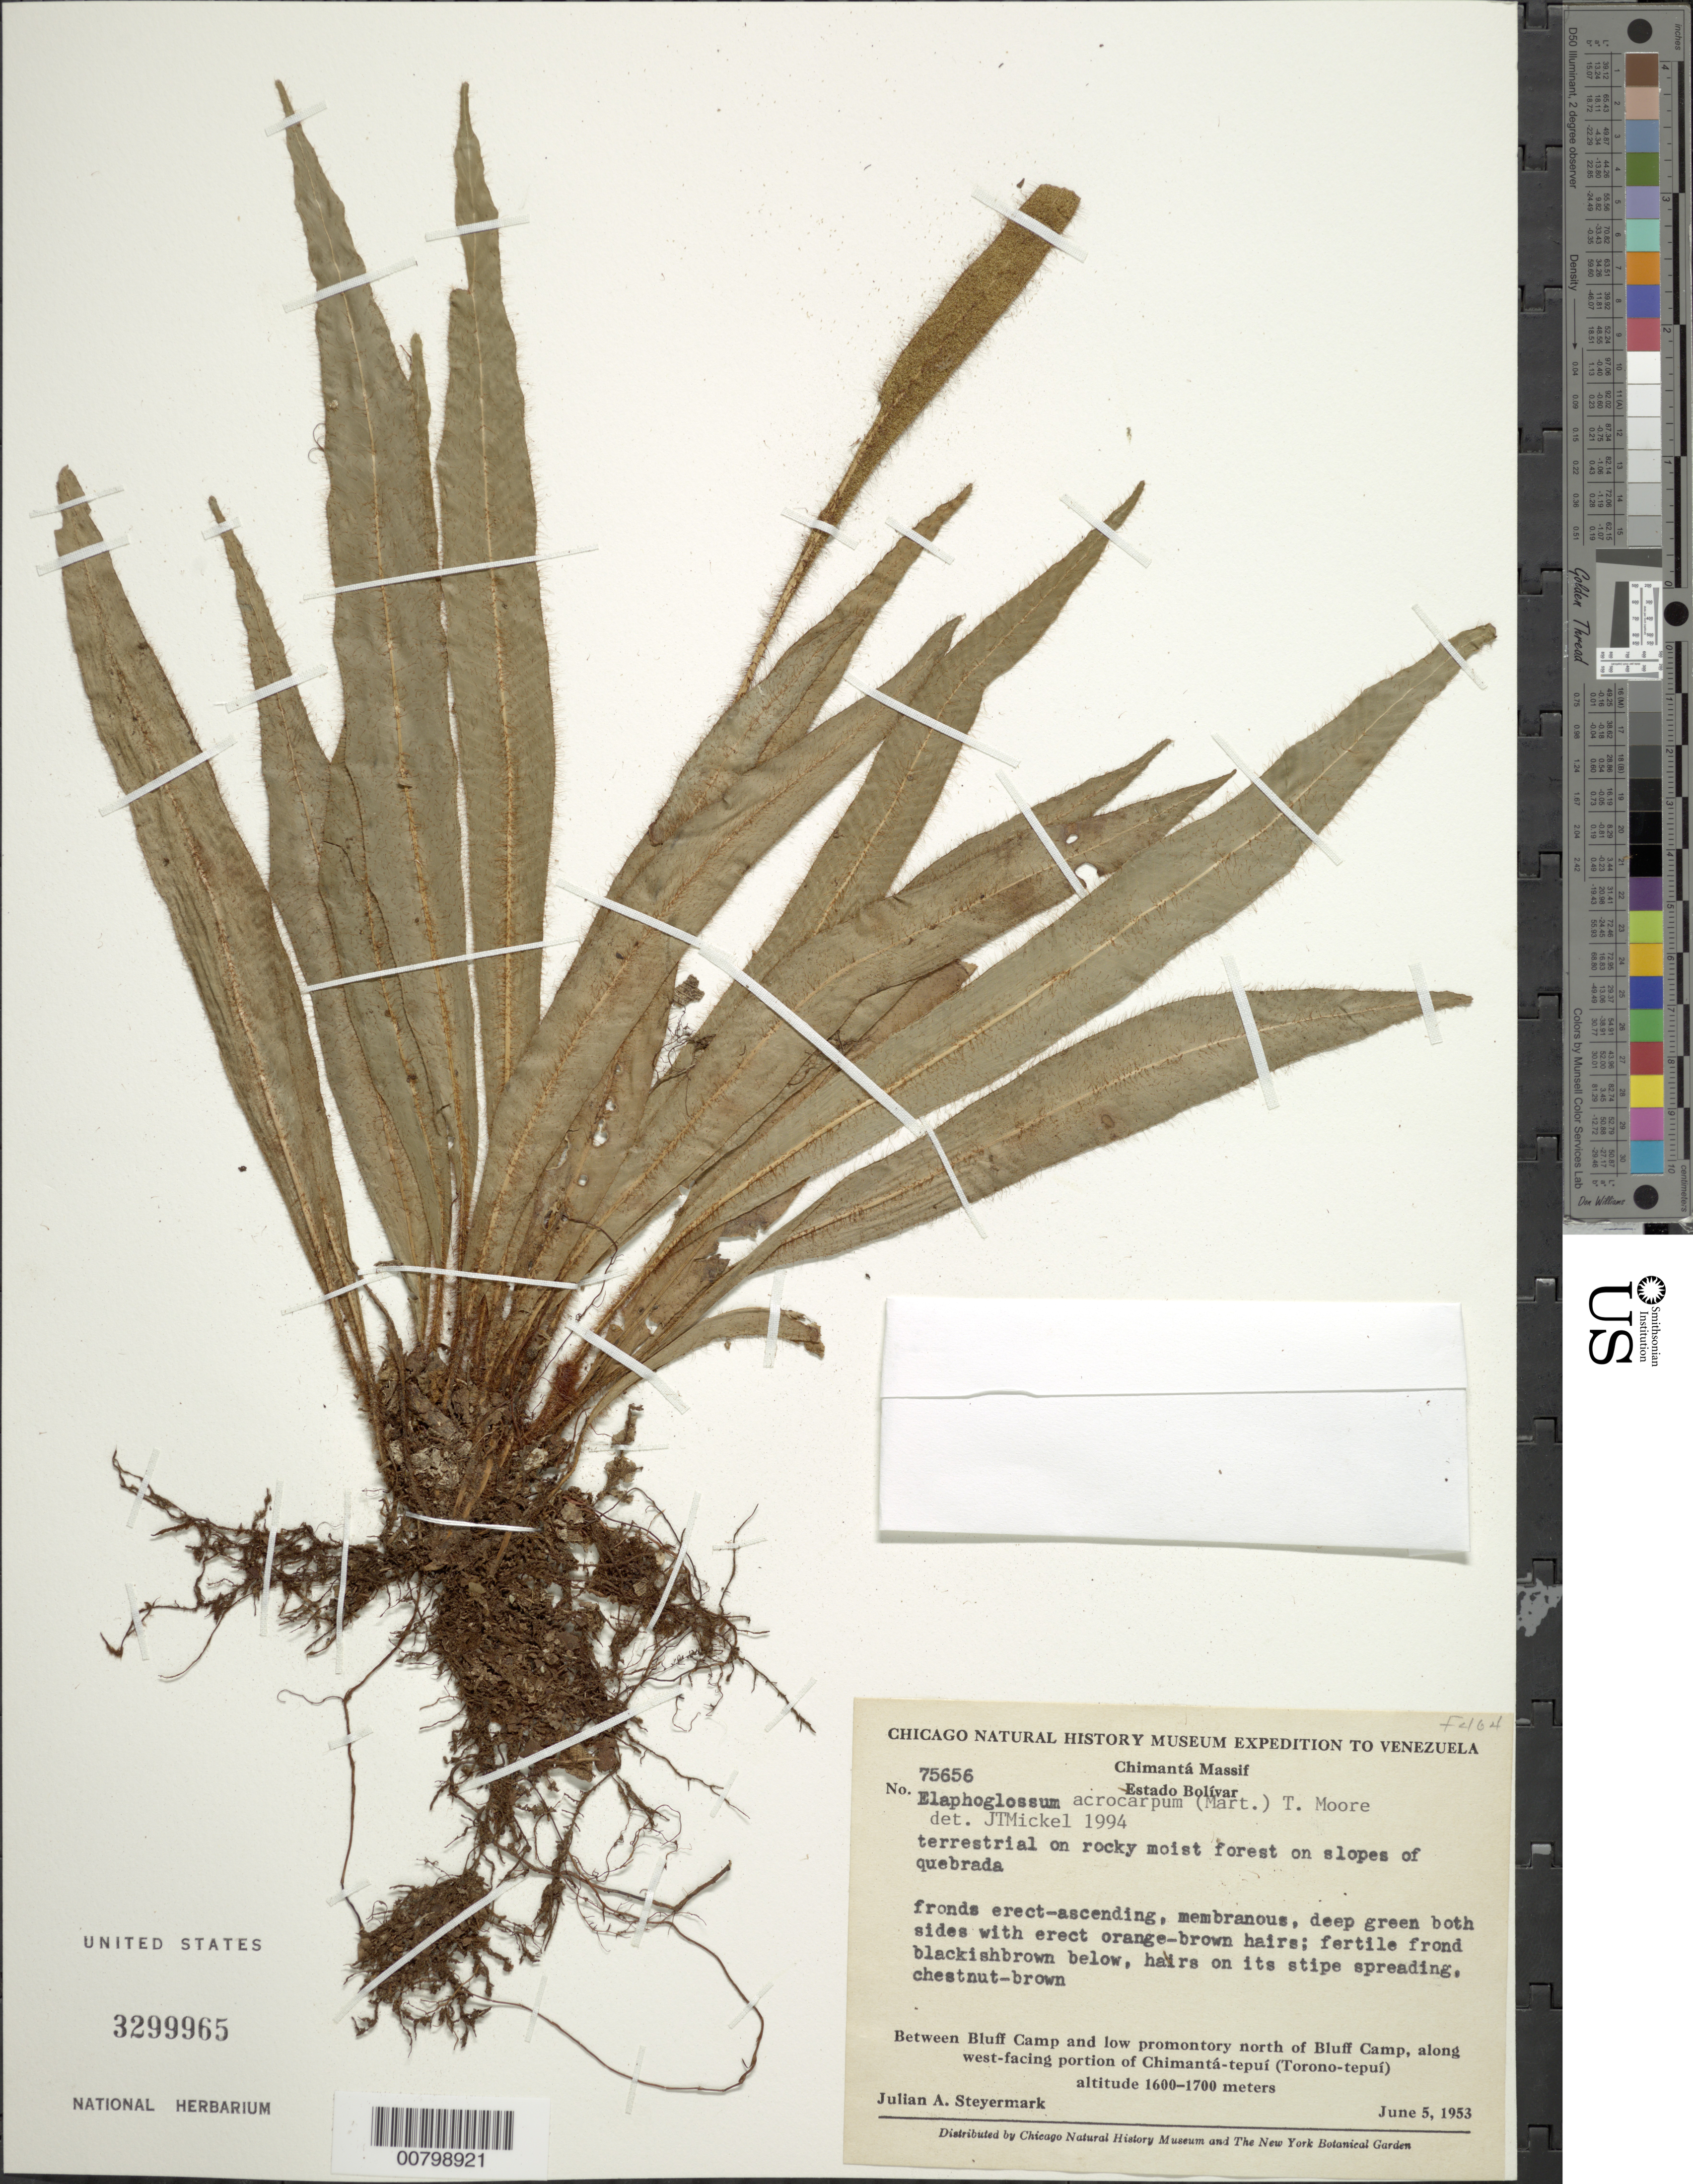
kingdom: Plantae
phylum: Tracheophyta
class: Polypodiopsida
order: Polypodiales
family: Dryopteridaceae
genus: Elaphoglossum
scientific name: Elaphoglossum acrocarpum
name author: (Mart.) T. Moore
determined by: Mickel, J. T., (NY), New York Botanical Garden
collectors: J. Steyermark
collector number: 75656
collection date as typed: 5-Jun-53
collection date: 1953-06-05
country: Venezuela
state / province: Bolívar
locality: Chimantá-tepuí (Torono-tepuí), Bluff Camp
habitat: Rocky moist forest on slopes of quebrada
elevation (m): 1600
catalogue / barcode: US 3299965